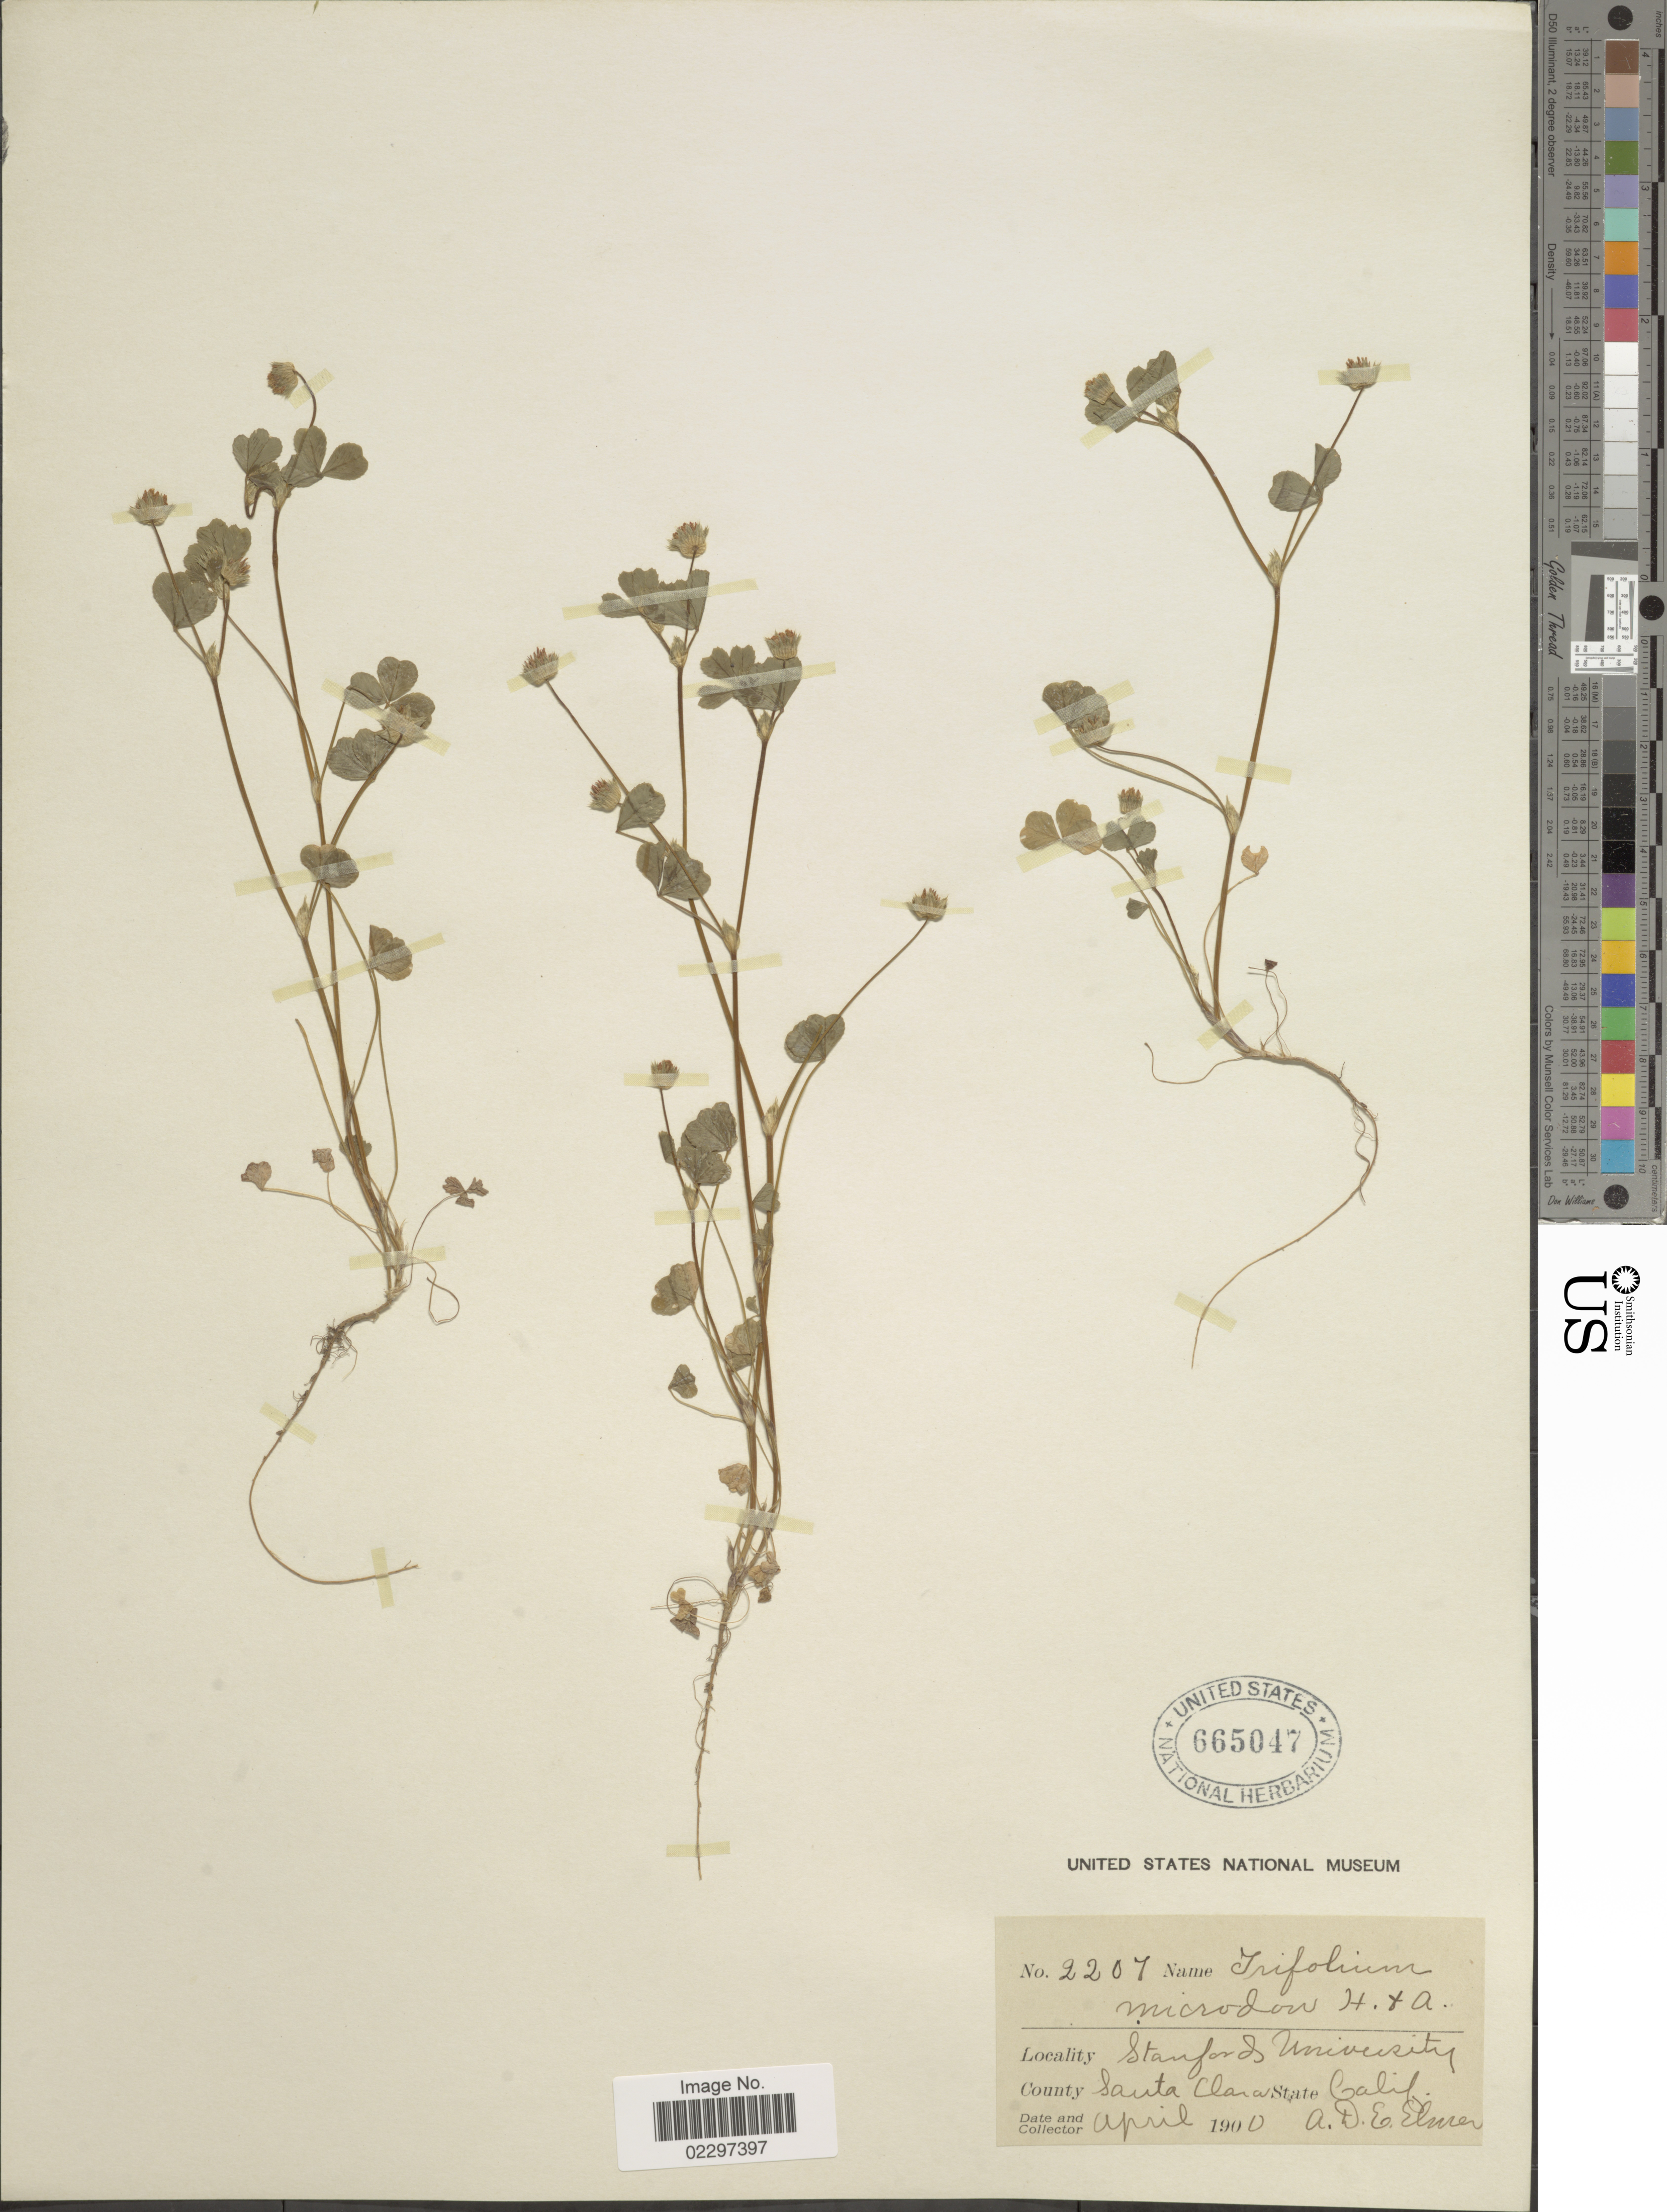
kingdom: Plantae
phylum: Tracheophyta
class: Magnoliopsida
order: Fabales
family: Fabaceae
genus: Trifolium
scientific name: Trifolium microdon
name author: Hook. & Arn.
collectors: A. D. E. Elmer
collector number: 2207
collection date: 1900-04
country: United States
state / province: California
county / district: Santa Clara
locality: Stanfords University. County Santa Clara.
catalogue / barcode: US 665047